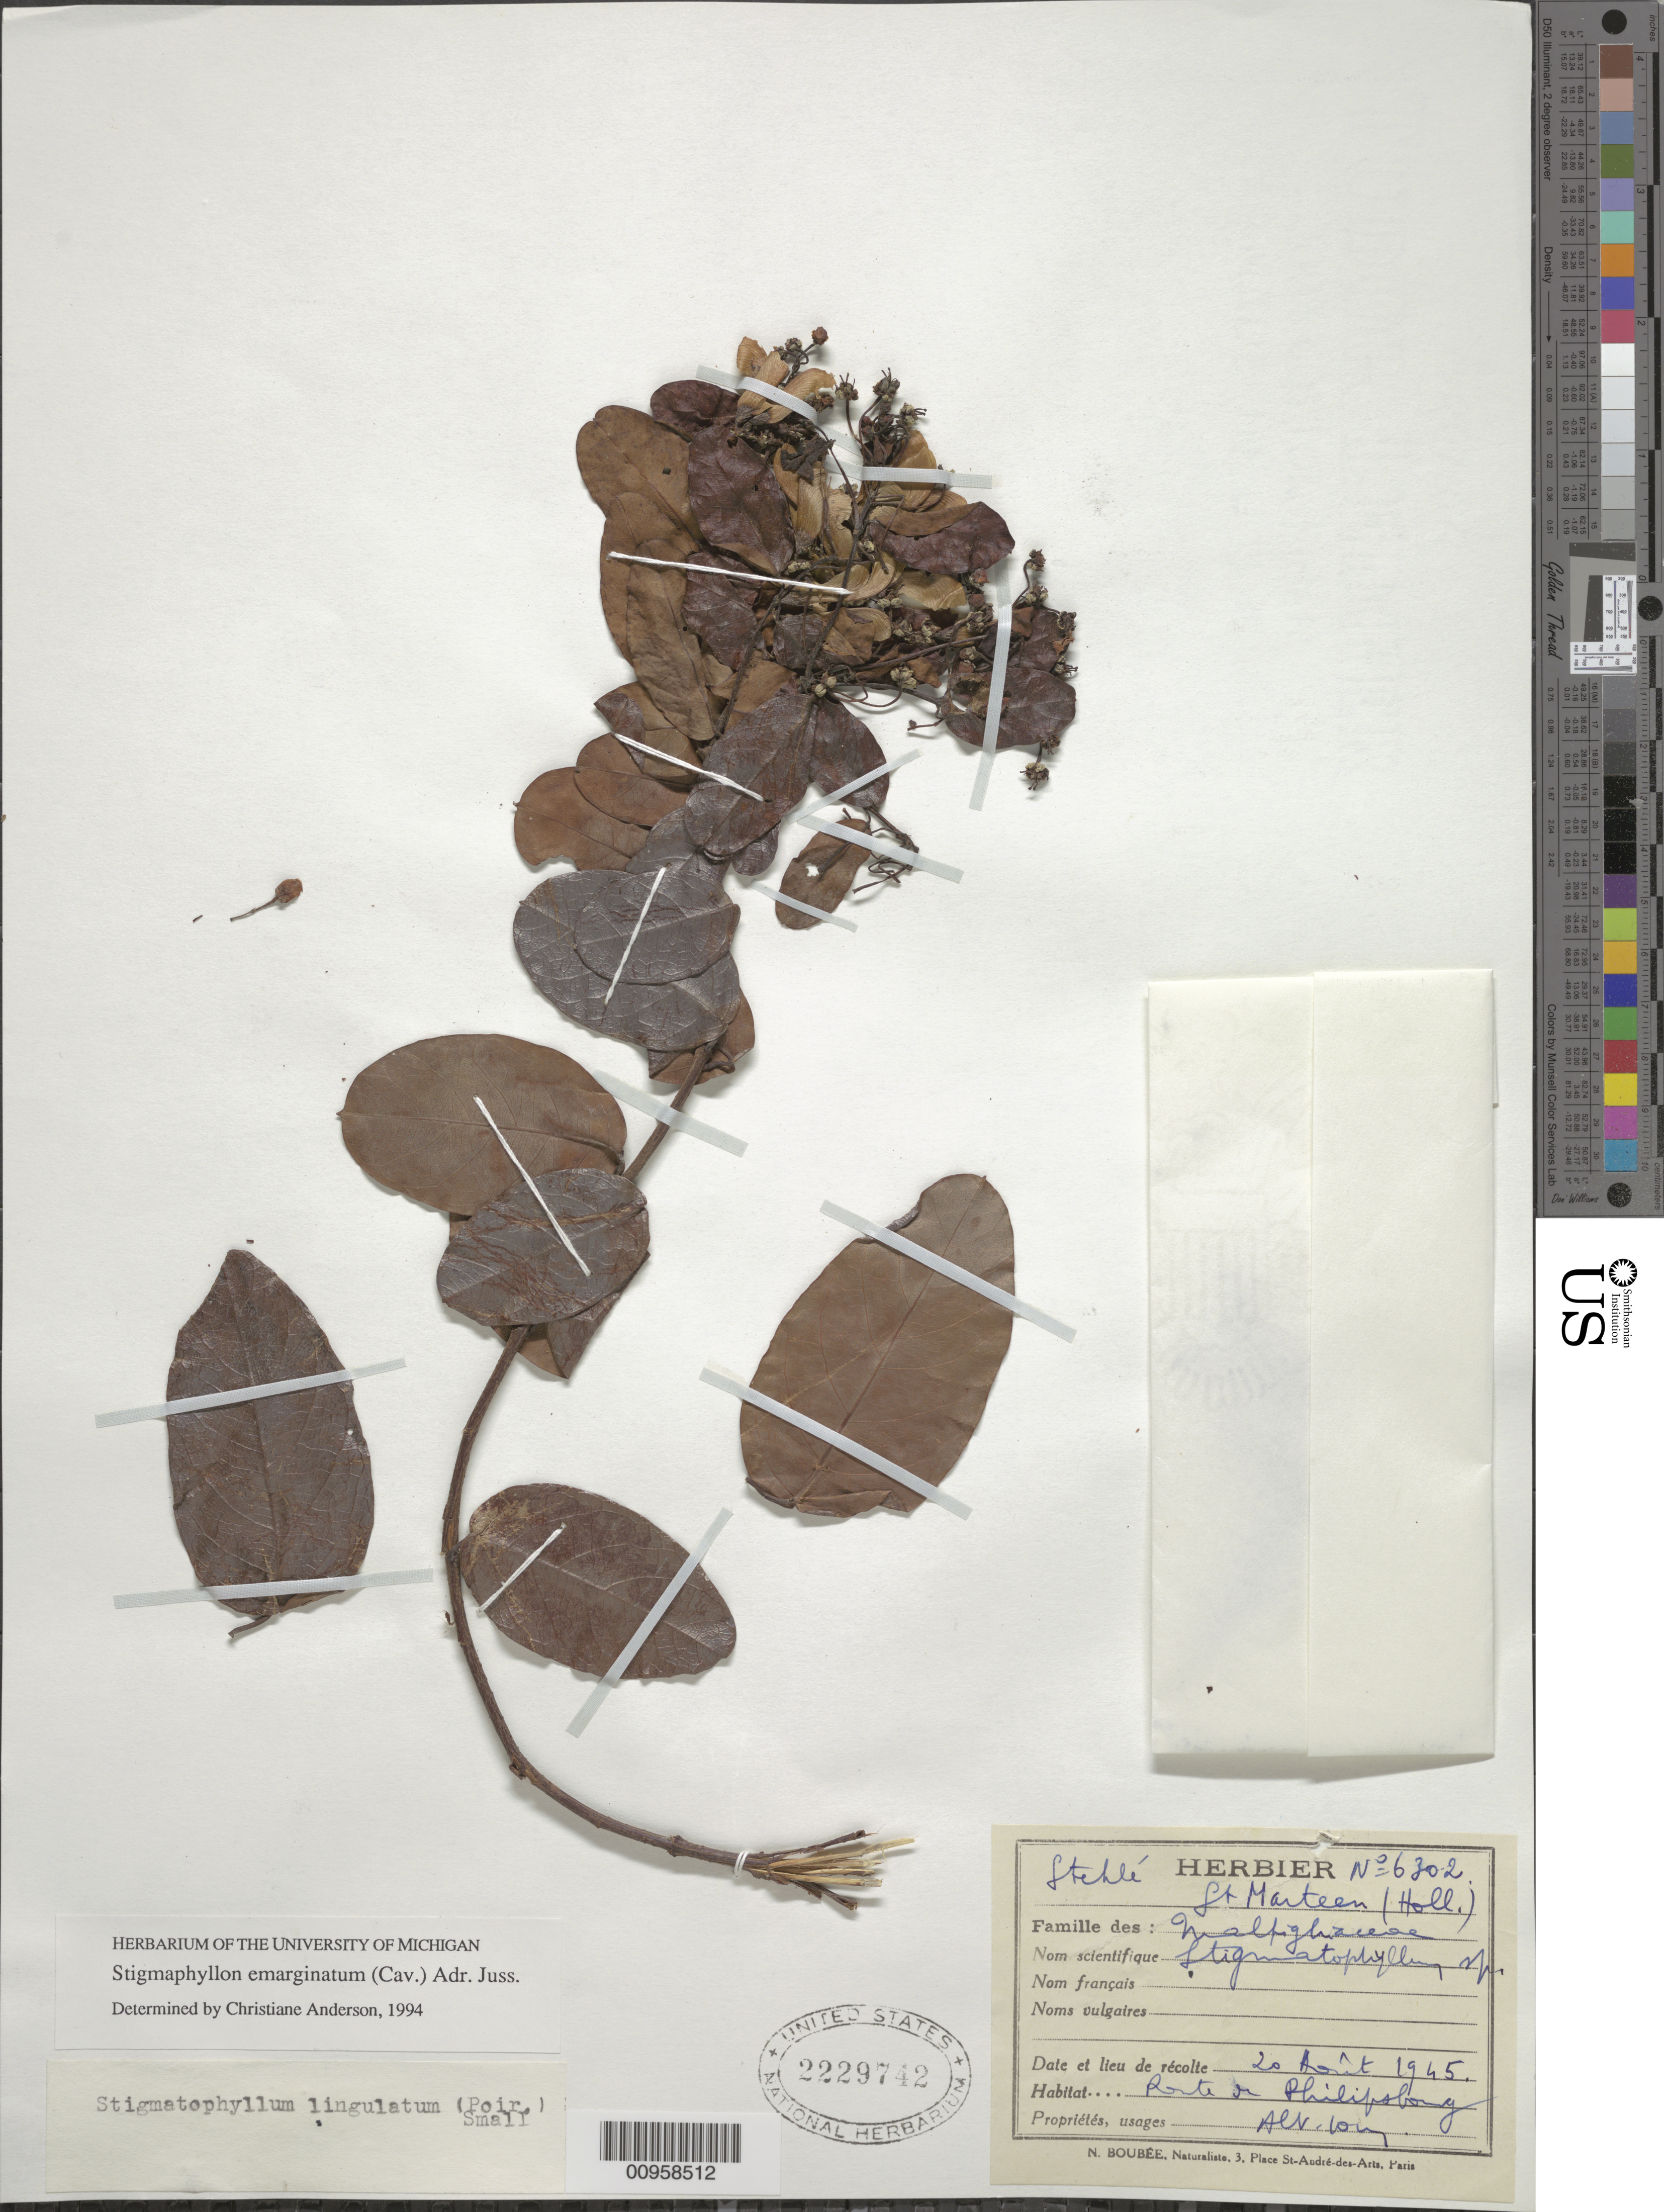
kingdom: Plantae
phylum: Tracheophyta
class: Magnoliopsida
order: Malpighiales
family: Malpighiaceae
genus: Stigmaphyllon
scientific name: Stigmaphyllon emarginatum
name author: (Cav.) A. Juss.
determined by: Anderson, C.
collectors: H. Stehlé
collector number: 6302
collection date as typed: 20 Aug 1945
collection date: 1945-08-20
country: Sint Maartin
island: Sint Maarten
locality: Route du "Philipsbourg"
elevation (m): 10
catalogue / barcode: US 2229742